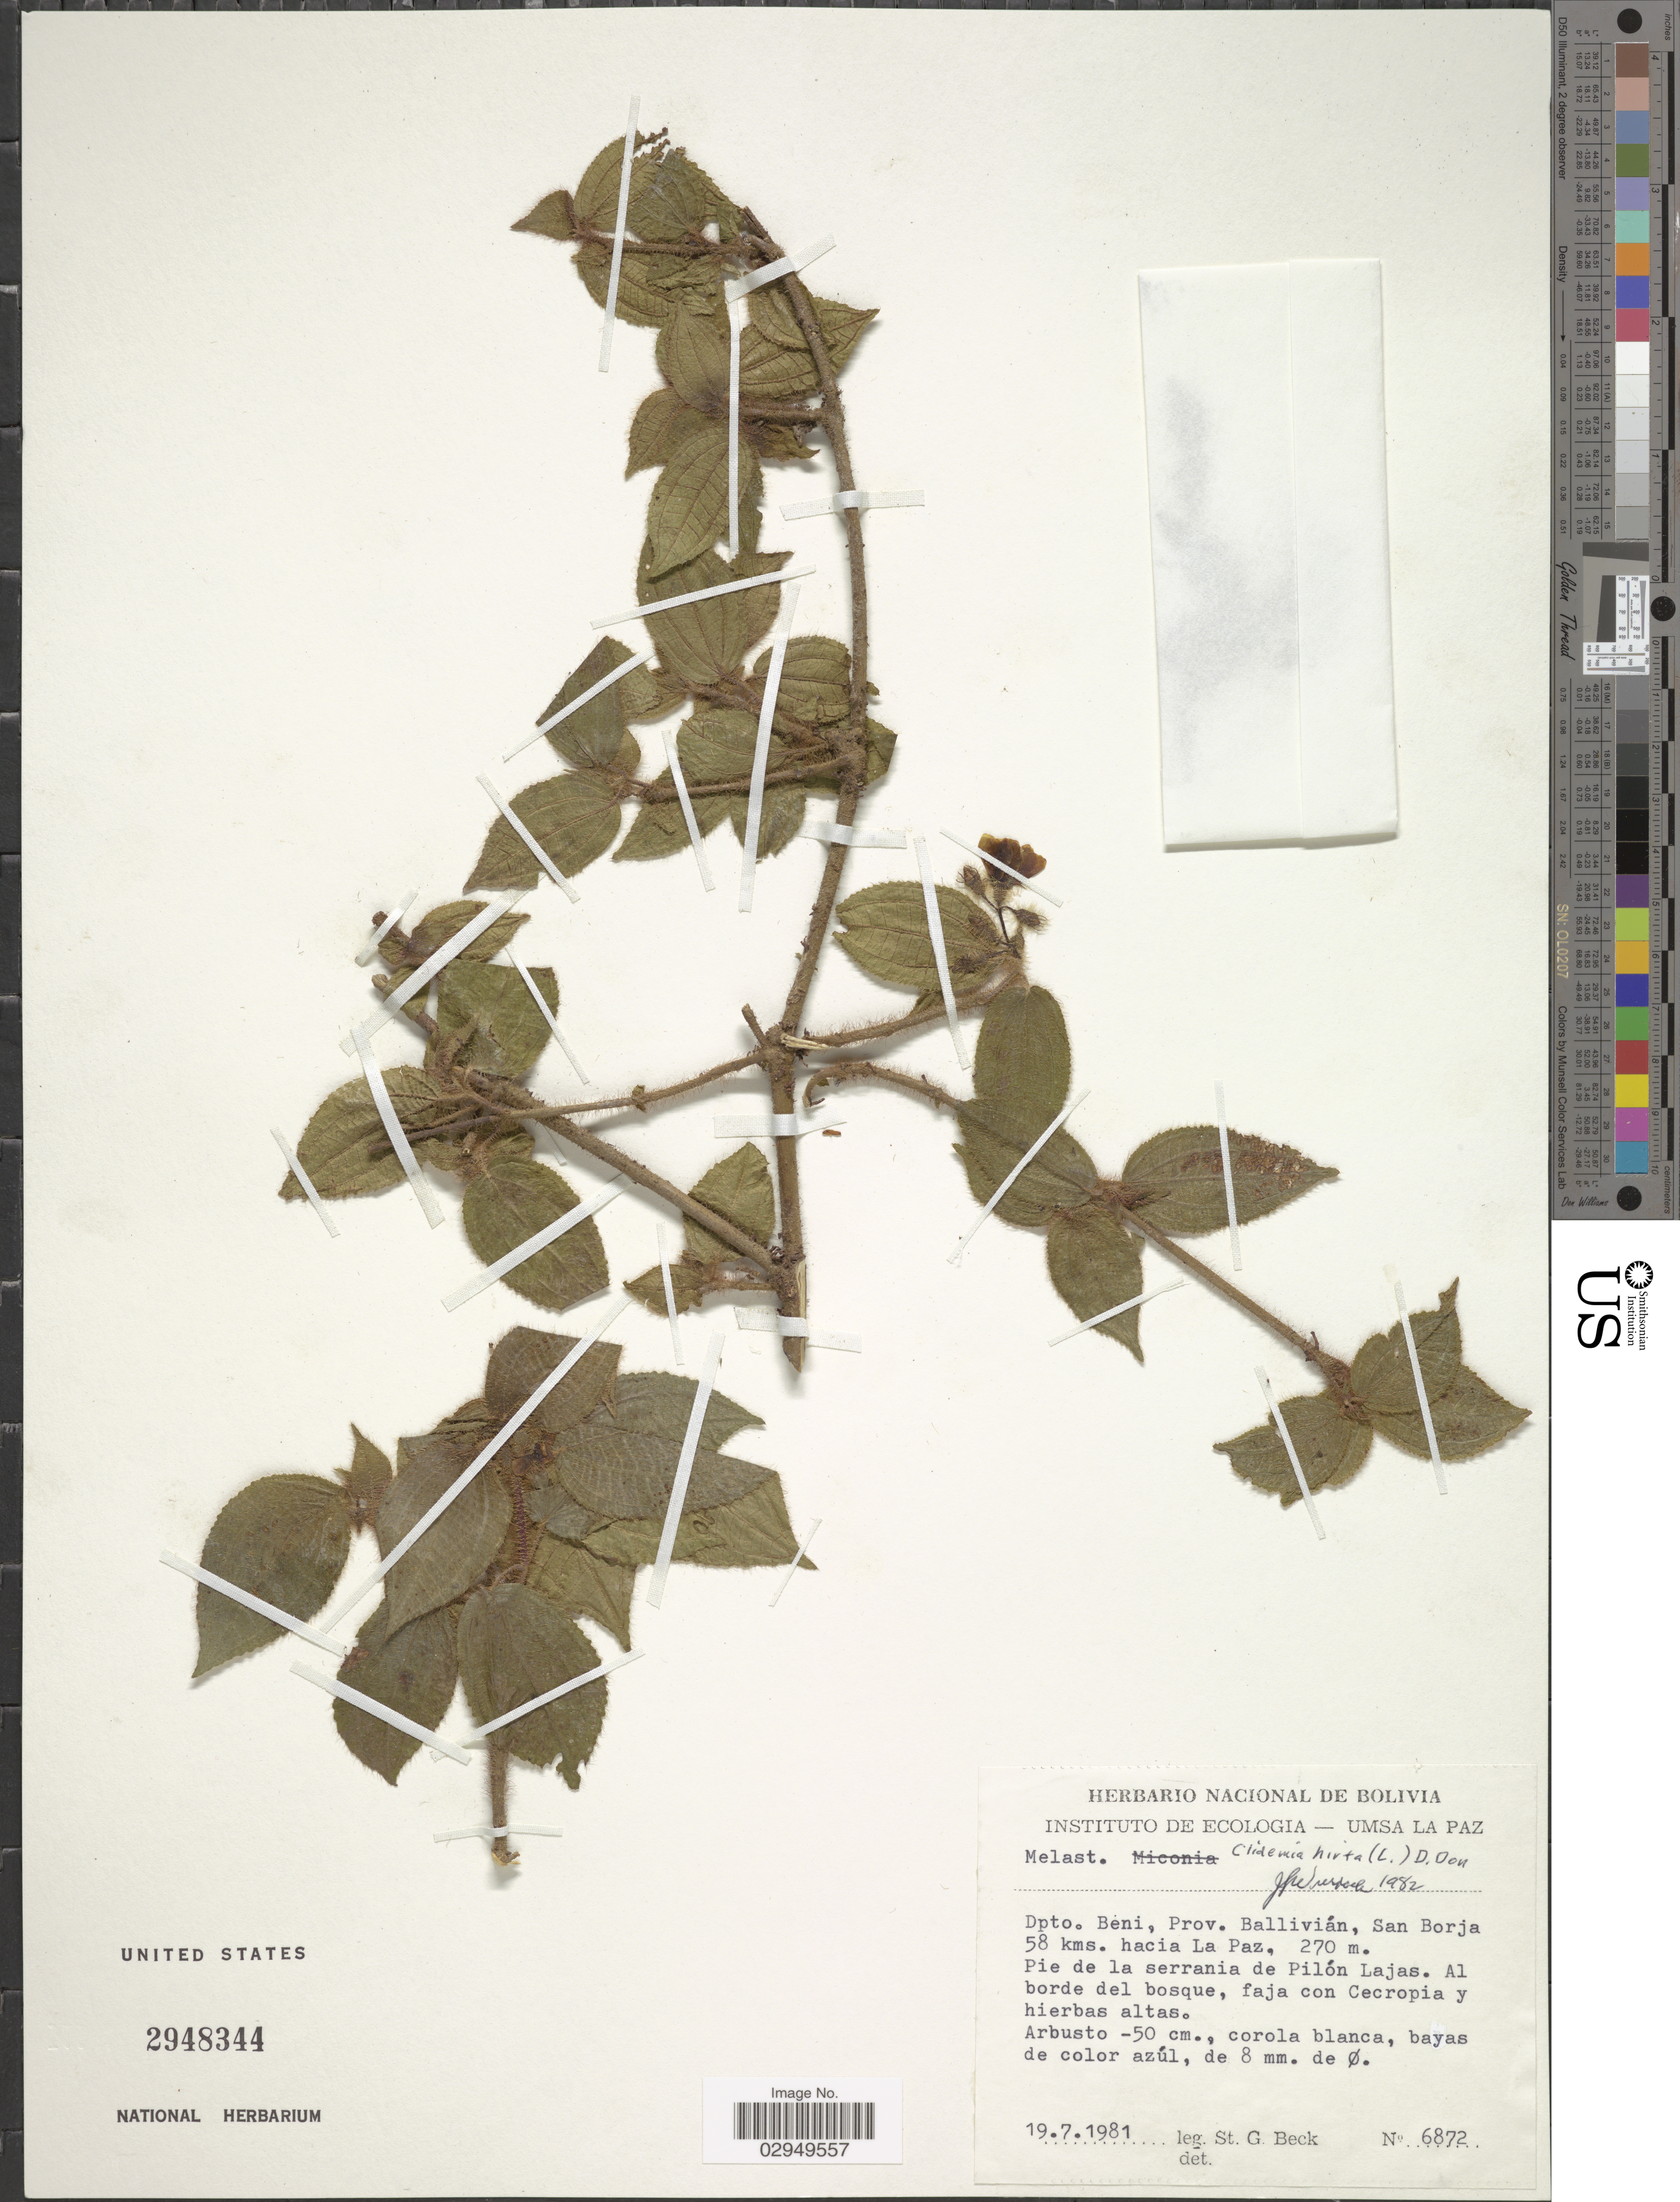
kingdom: Plantae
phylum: Tracheophyta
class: Magnoliopsida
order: Myrtales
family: Melastomataceae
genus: Clidemia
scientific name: Clidemia hirta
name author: (L.) D. Don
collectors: S. G. Beck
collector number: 6872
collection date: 1981-07-19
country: Bolivia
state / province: Beni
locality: Dpto. Beni, Prov. Ballivián, San Borja 58 kms. hacia La Paz. Pie de la serrania de Pilón Lajas.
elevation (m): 270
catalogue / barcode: US 2948344